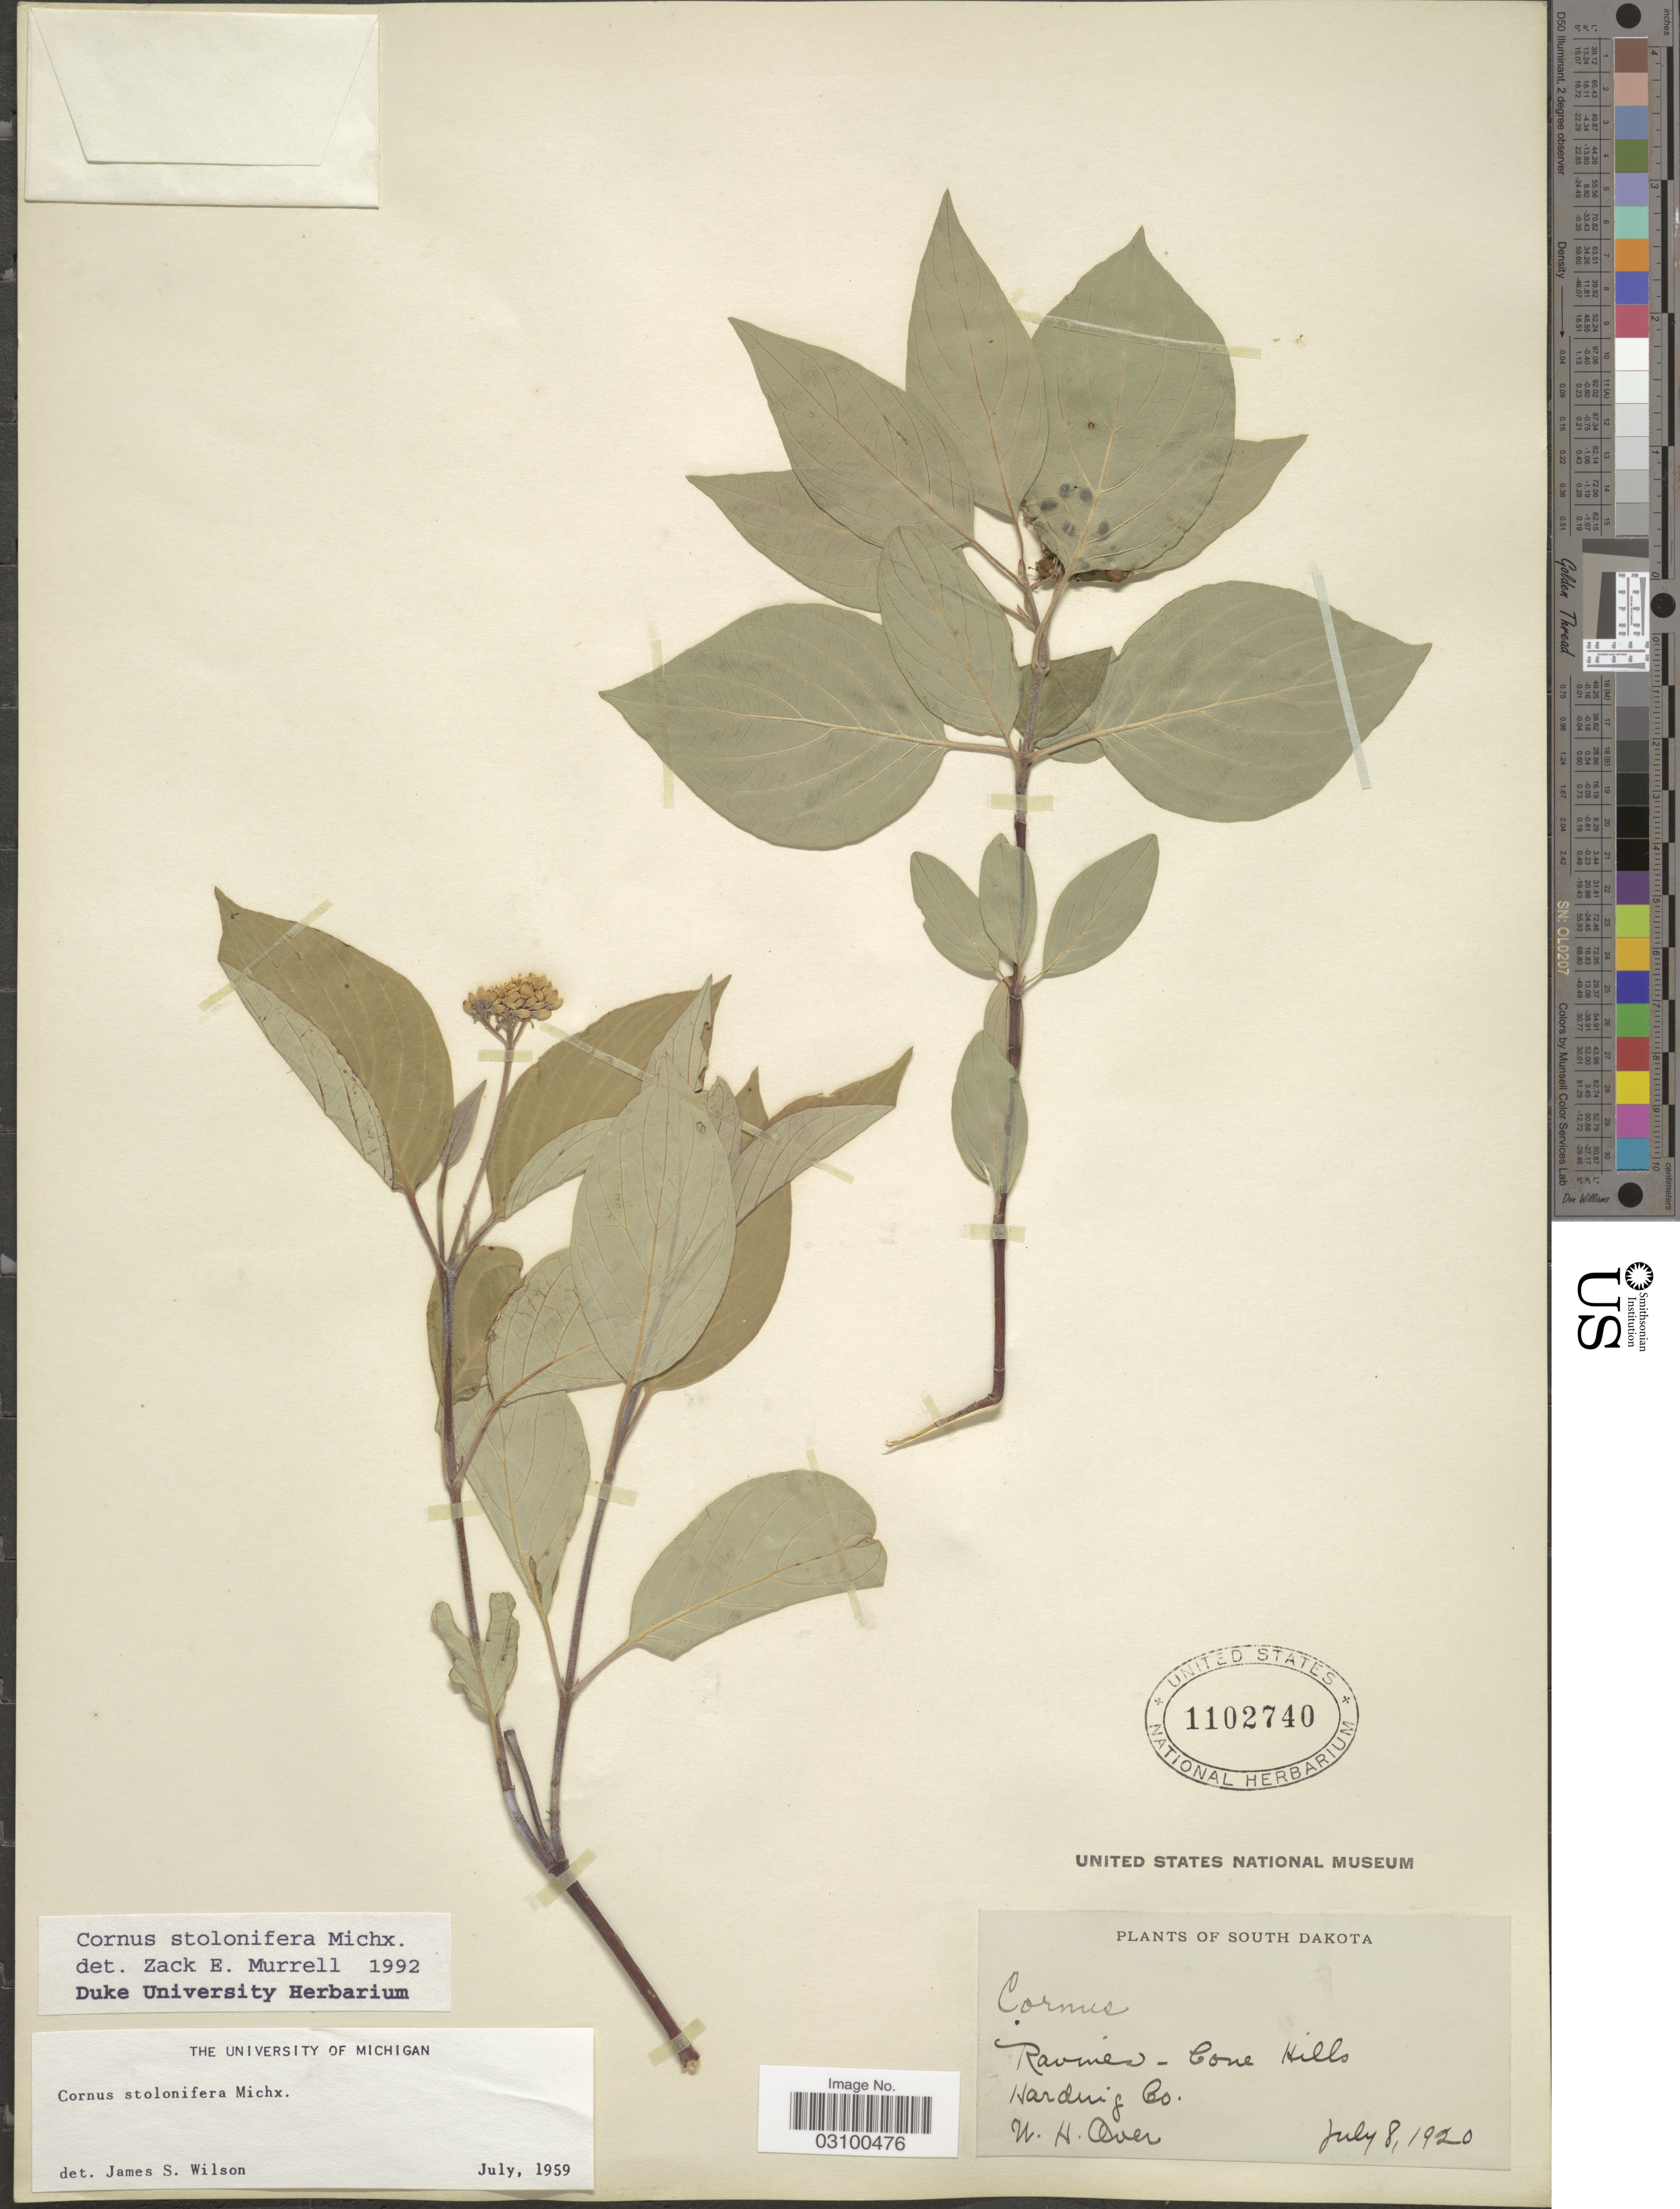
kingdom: Plantae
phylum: Tracheophyta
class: Magnoliopsida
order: Cornales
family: Cornaceae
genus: Cornus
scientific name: Cornus sericea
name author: L.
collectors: W. Over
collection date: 1920-07-08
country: United States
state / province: South Dakota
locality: Ravines - Cone Hills. Harding Co.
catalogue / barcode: US 1102740